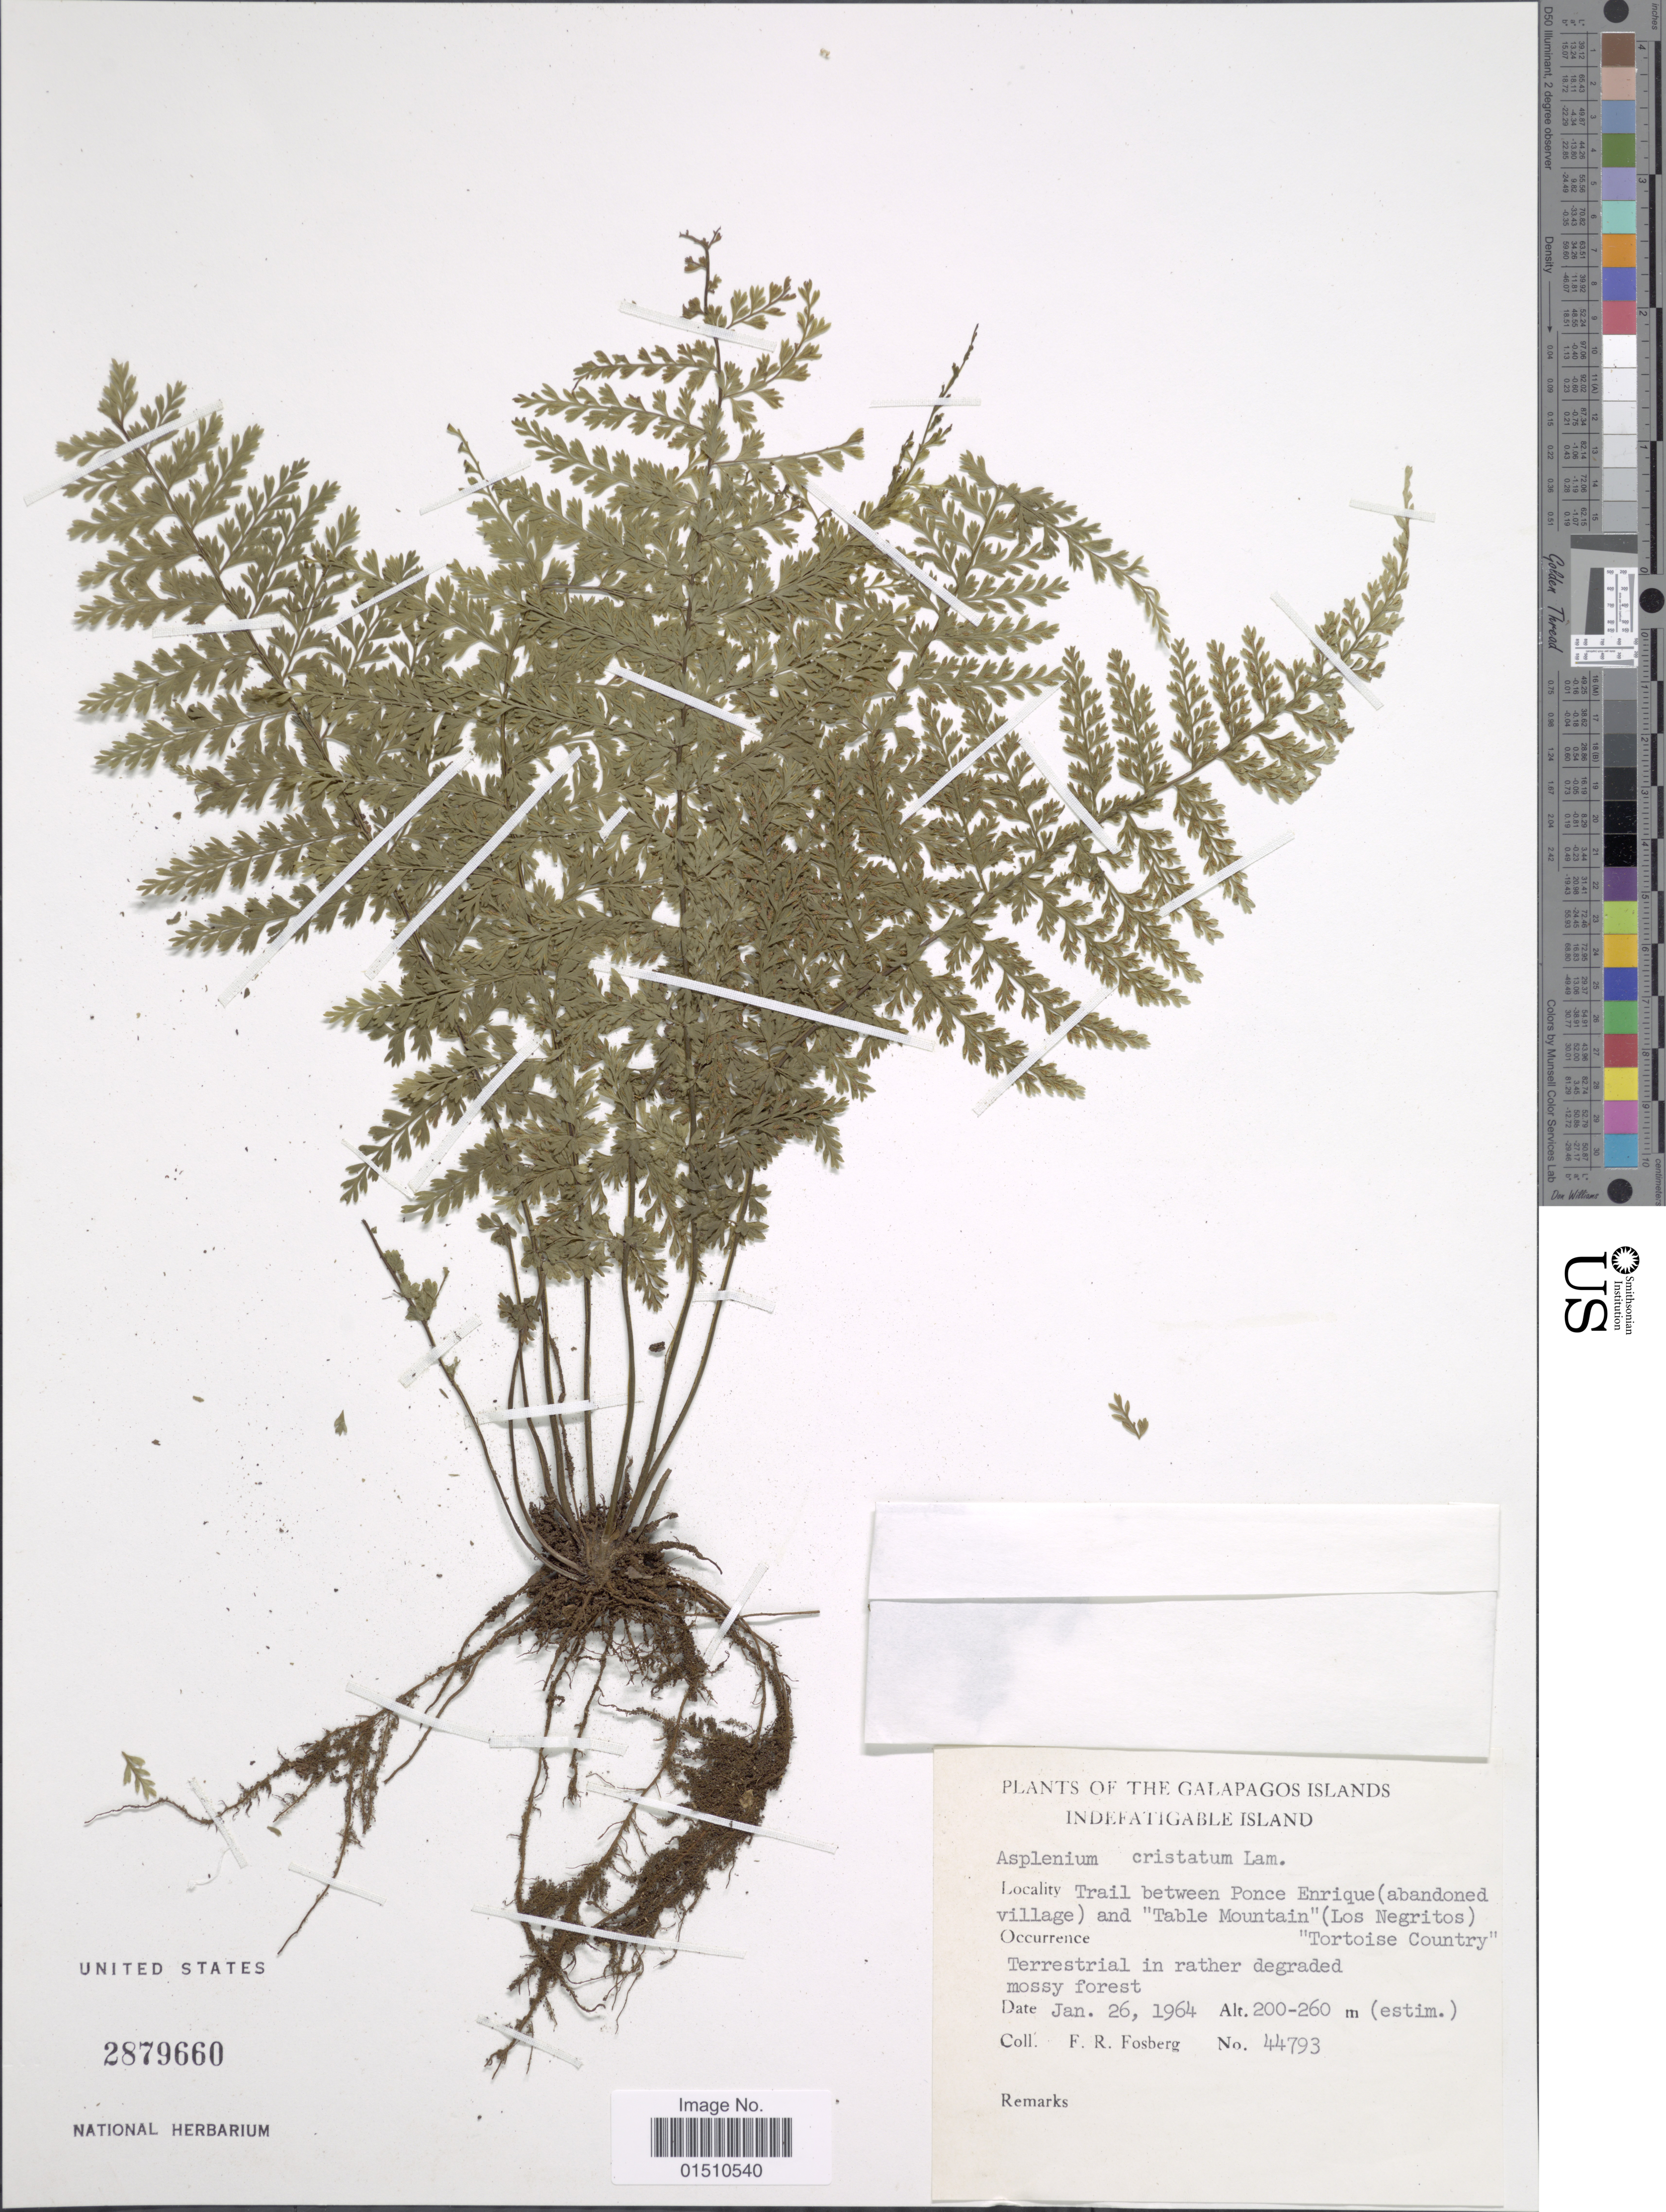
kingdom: Plantae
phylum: Tracheophyta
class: Polypodiopsida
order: Polypodiales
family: Aspleniaceae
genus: Asplenium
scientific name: Asplenium cristatum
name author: Lam.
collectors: F. R. Fosberg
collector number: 44793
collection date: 1964-01-26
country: Ecuador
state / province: Colón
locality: The Galapagos Islands, Indefatigable Island, trail between Ponce Enrique (abandoned village) and " Table Mountain" (Los Negritos) "Toroitse County".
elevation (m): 200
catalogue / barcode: US 2879660